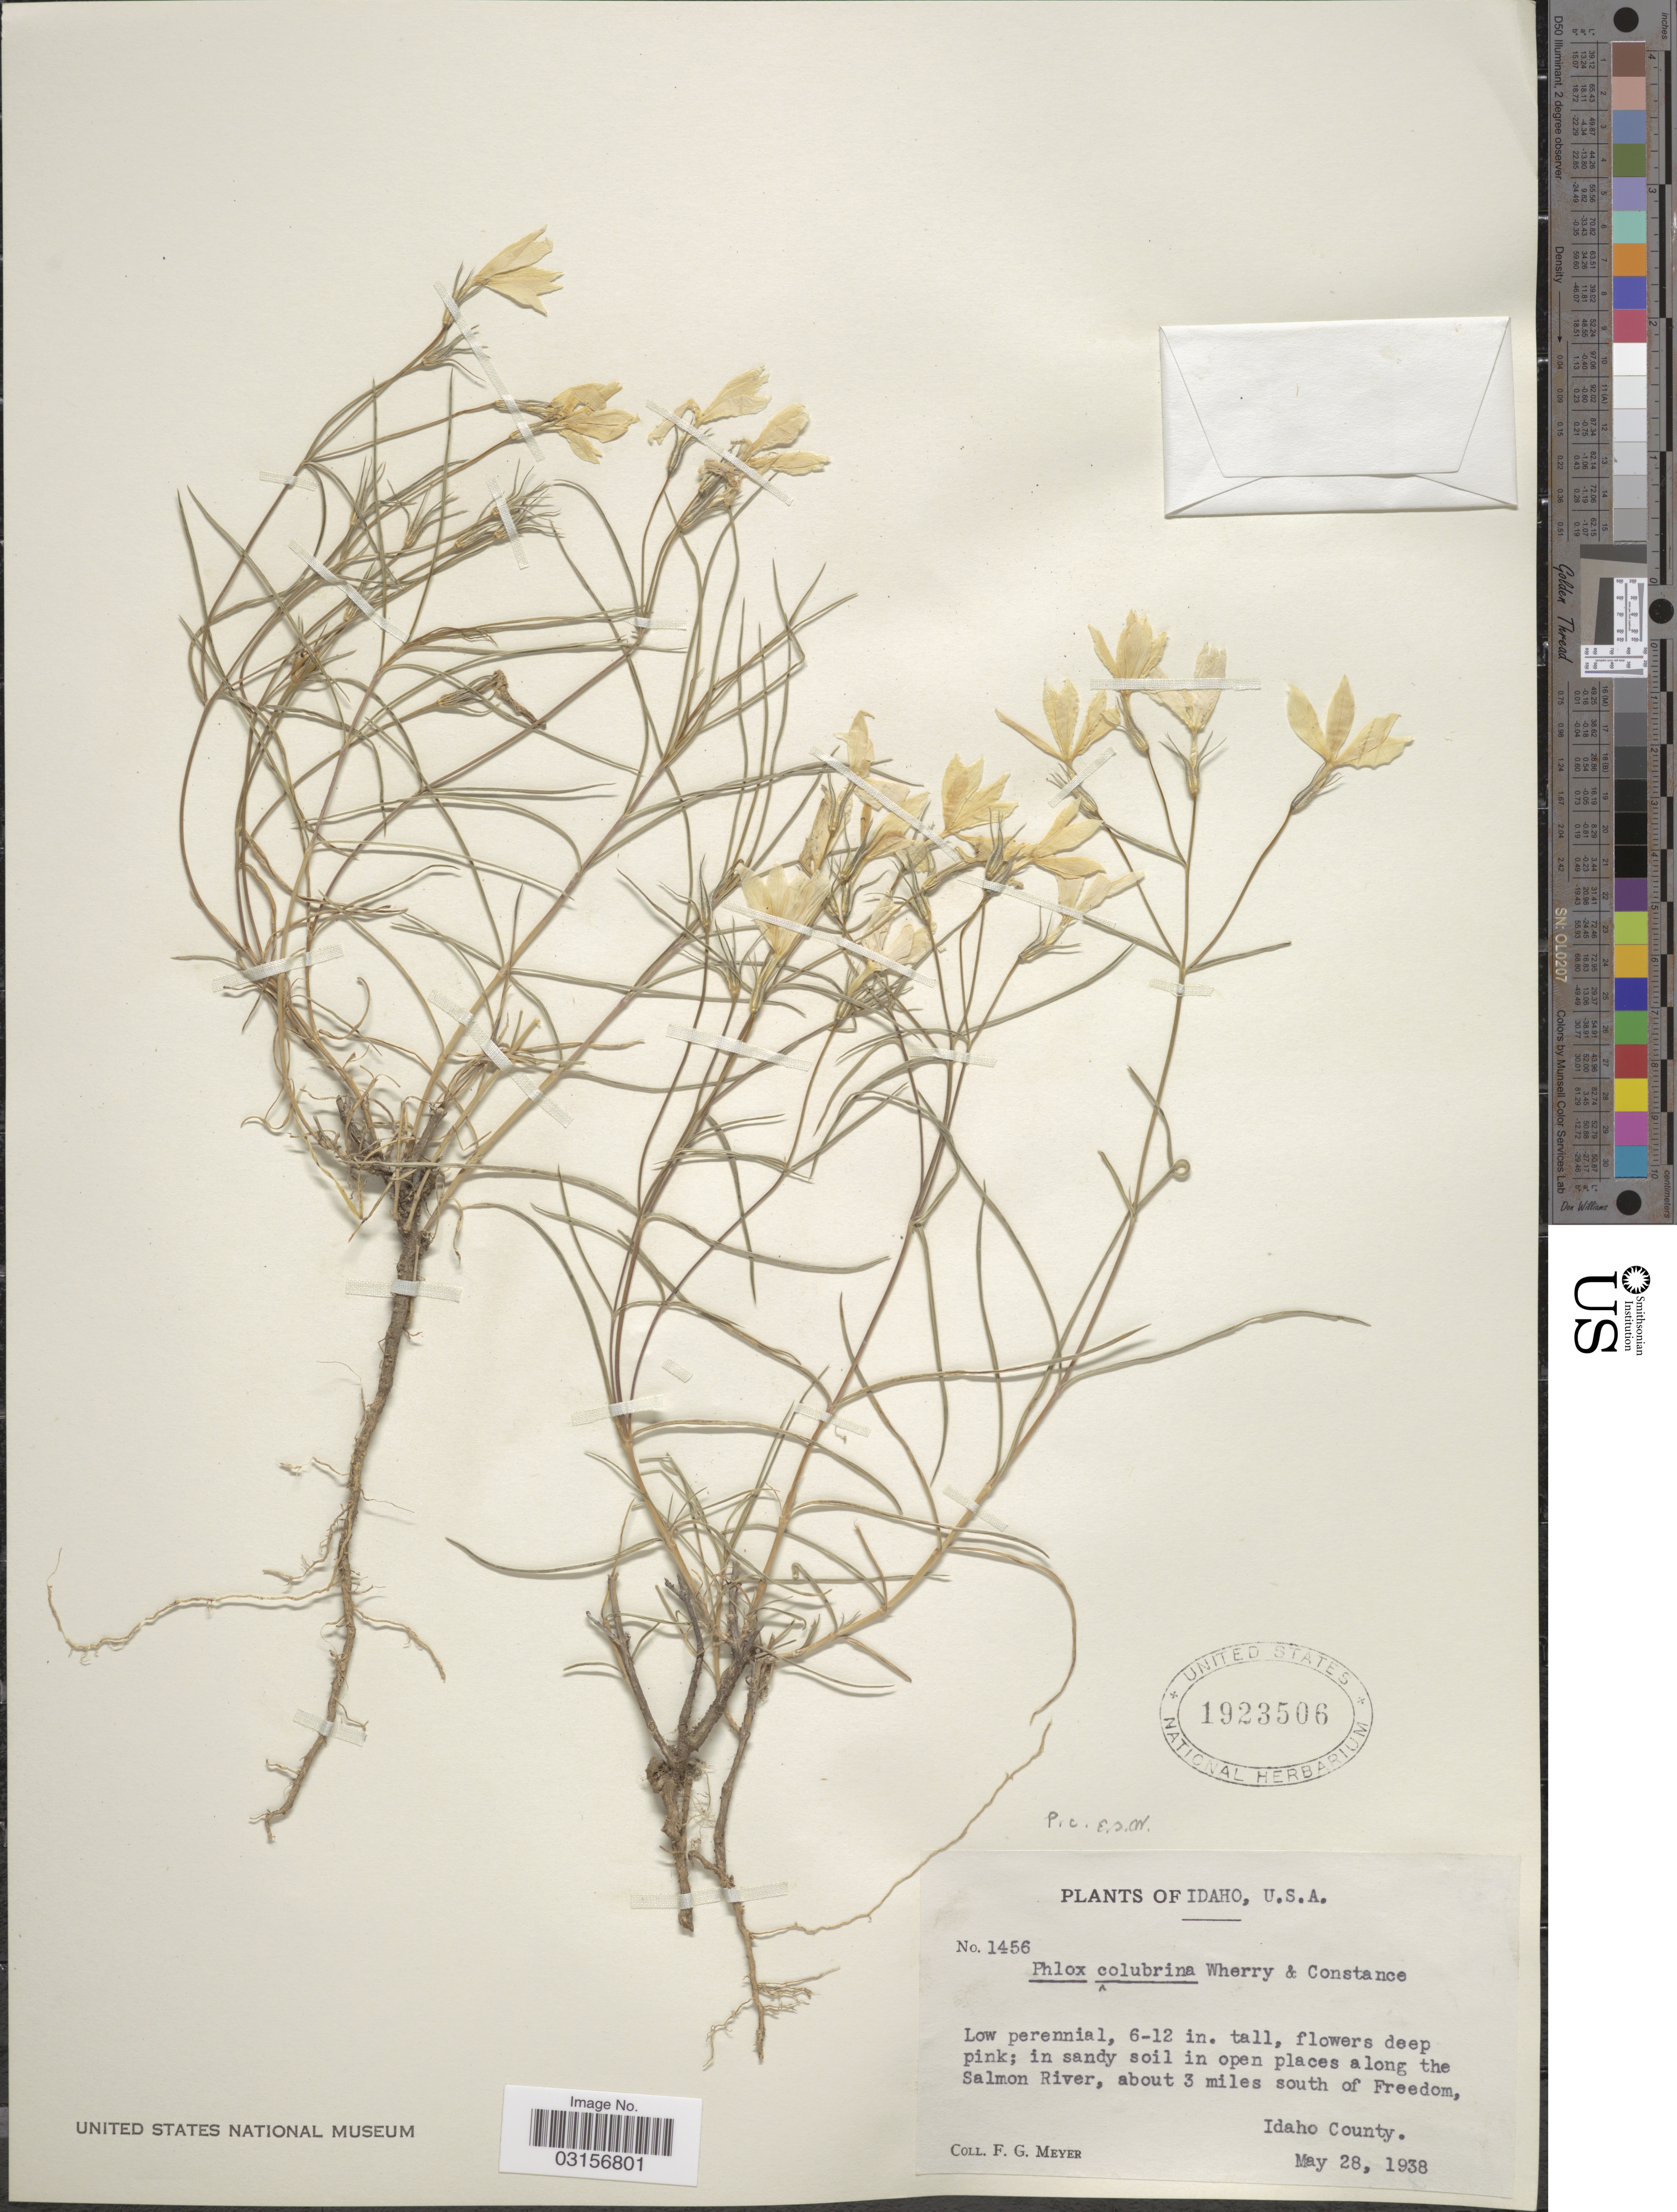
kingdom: Plantae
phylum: Tracheophyta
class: Magnoliopsida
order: Ericales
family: Polemoniaceae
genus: Phlox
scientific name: Phlox colubrina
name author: Wherry & Constance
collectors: F. G. Meyer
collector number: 1456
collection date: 1938-05-28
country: United States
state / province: Idaho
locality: In sandy soil in open places along the Salmon River, about 3 miles south of Freedom, Idaho County.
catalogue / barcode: US 1923506